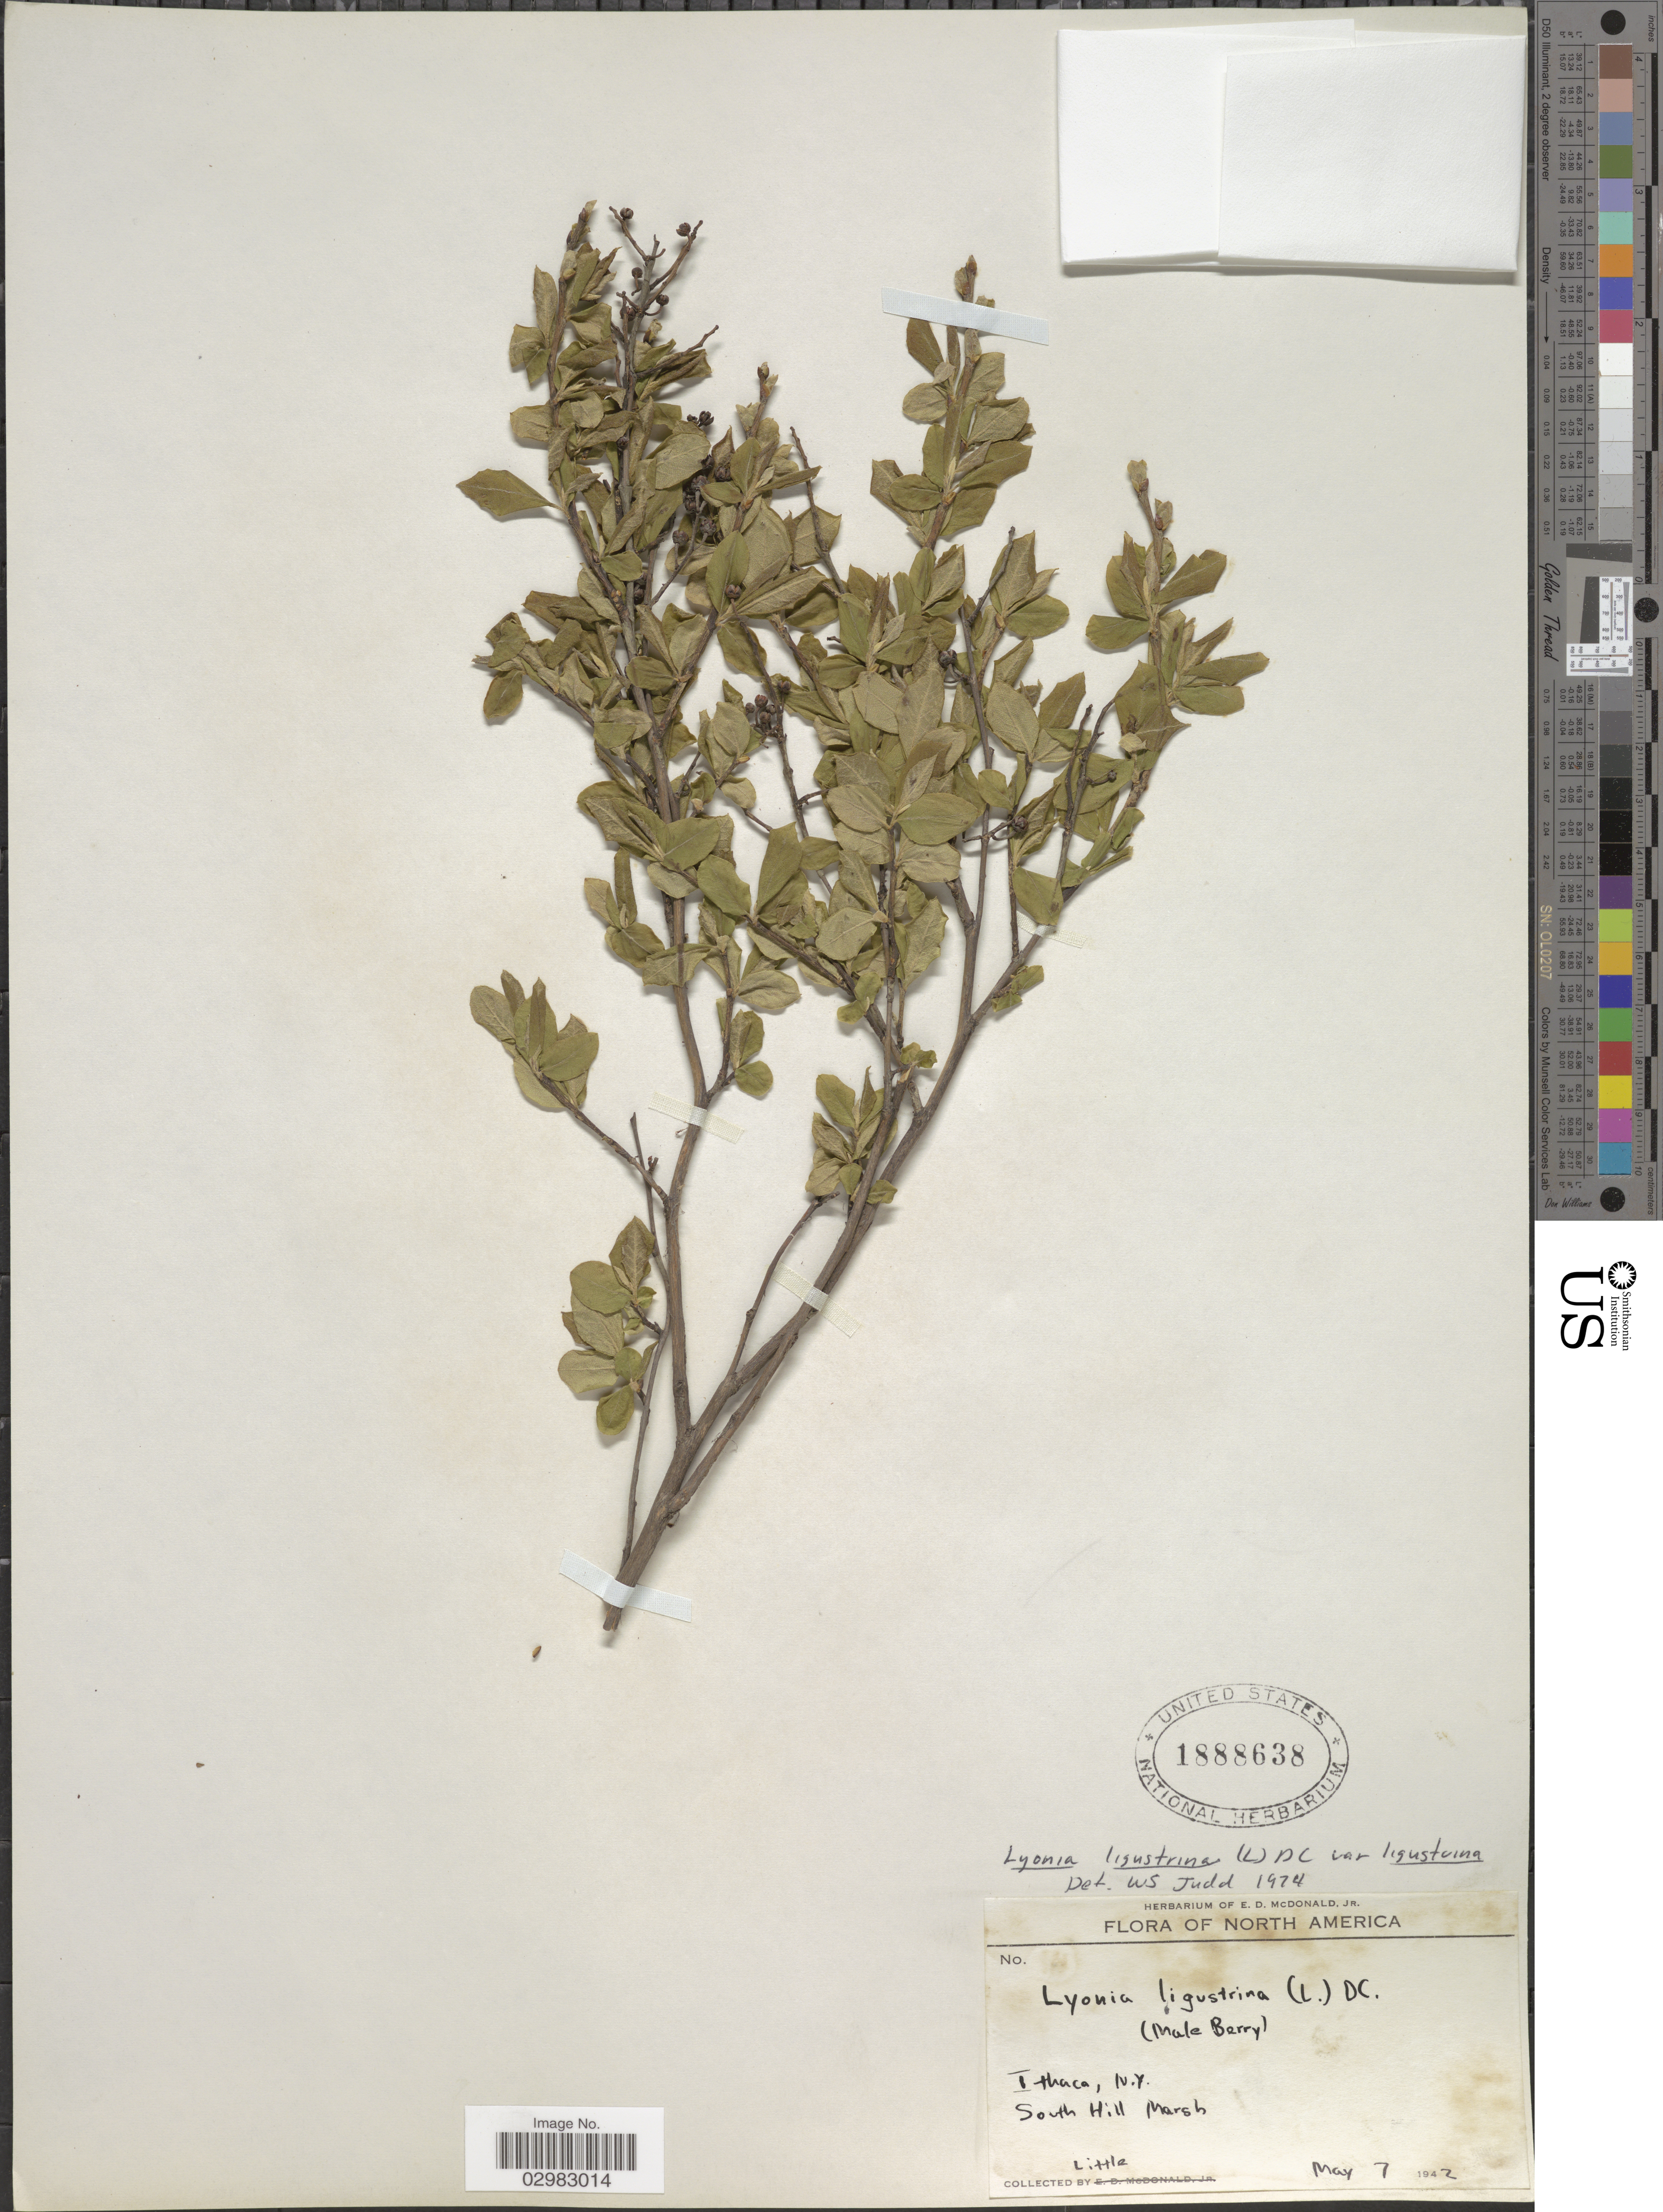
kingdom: Plantae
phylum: Tracheophyta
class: Magnoliopsida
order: Ericales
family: Ericaceae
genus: Lyonia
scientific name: Lyonia ligustrina var. ligustrina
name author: (L.) DC.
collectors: Little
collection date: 1942-05-07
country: United States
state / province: New York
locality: Ithaca, South Hill Marsh.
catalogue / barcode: US 1888638